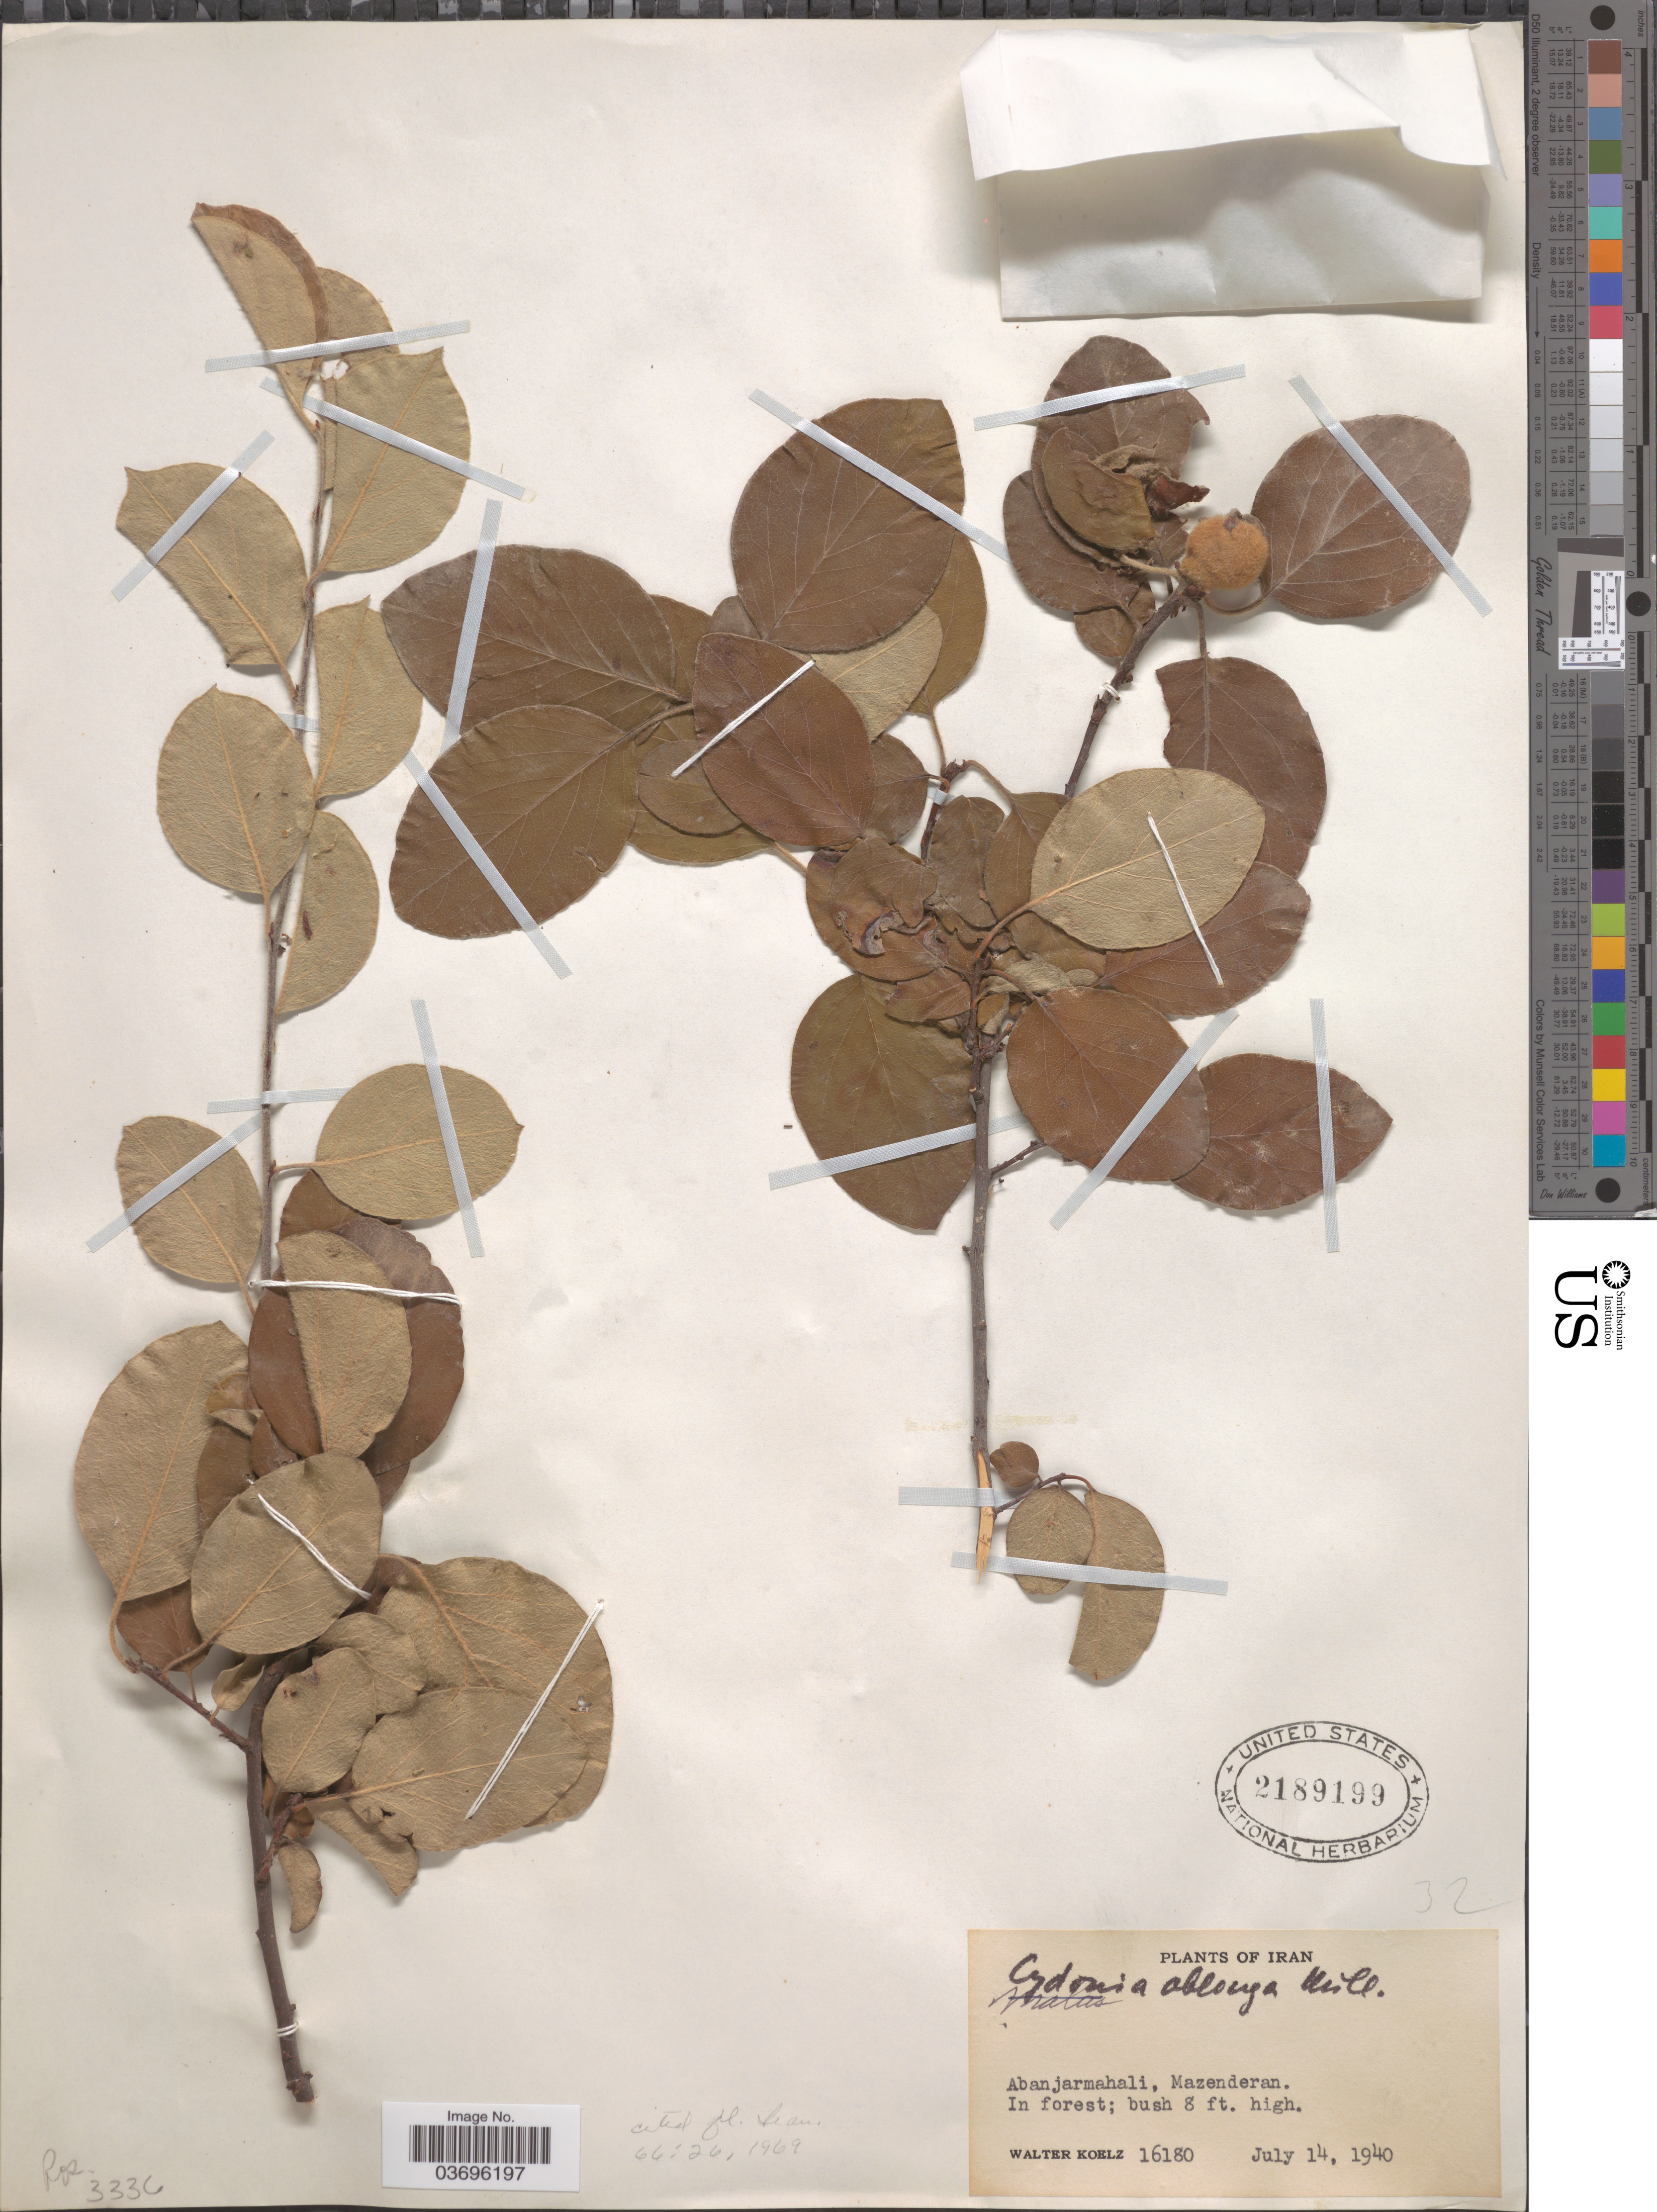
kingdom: Plantae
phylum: Tracheophyta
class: Magnoliopsida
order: Rosales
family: Rosaceae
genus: Cydonia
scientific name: Cydonia oblonga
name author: Mill.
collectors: W. N. Koelz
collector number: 16180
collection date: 1940-07-14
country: Iran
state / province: Mazandaran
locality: Abanjarmahali.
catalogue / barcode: US 2189199